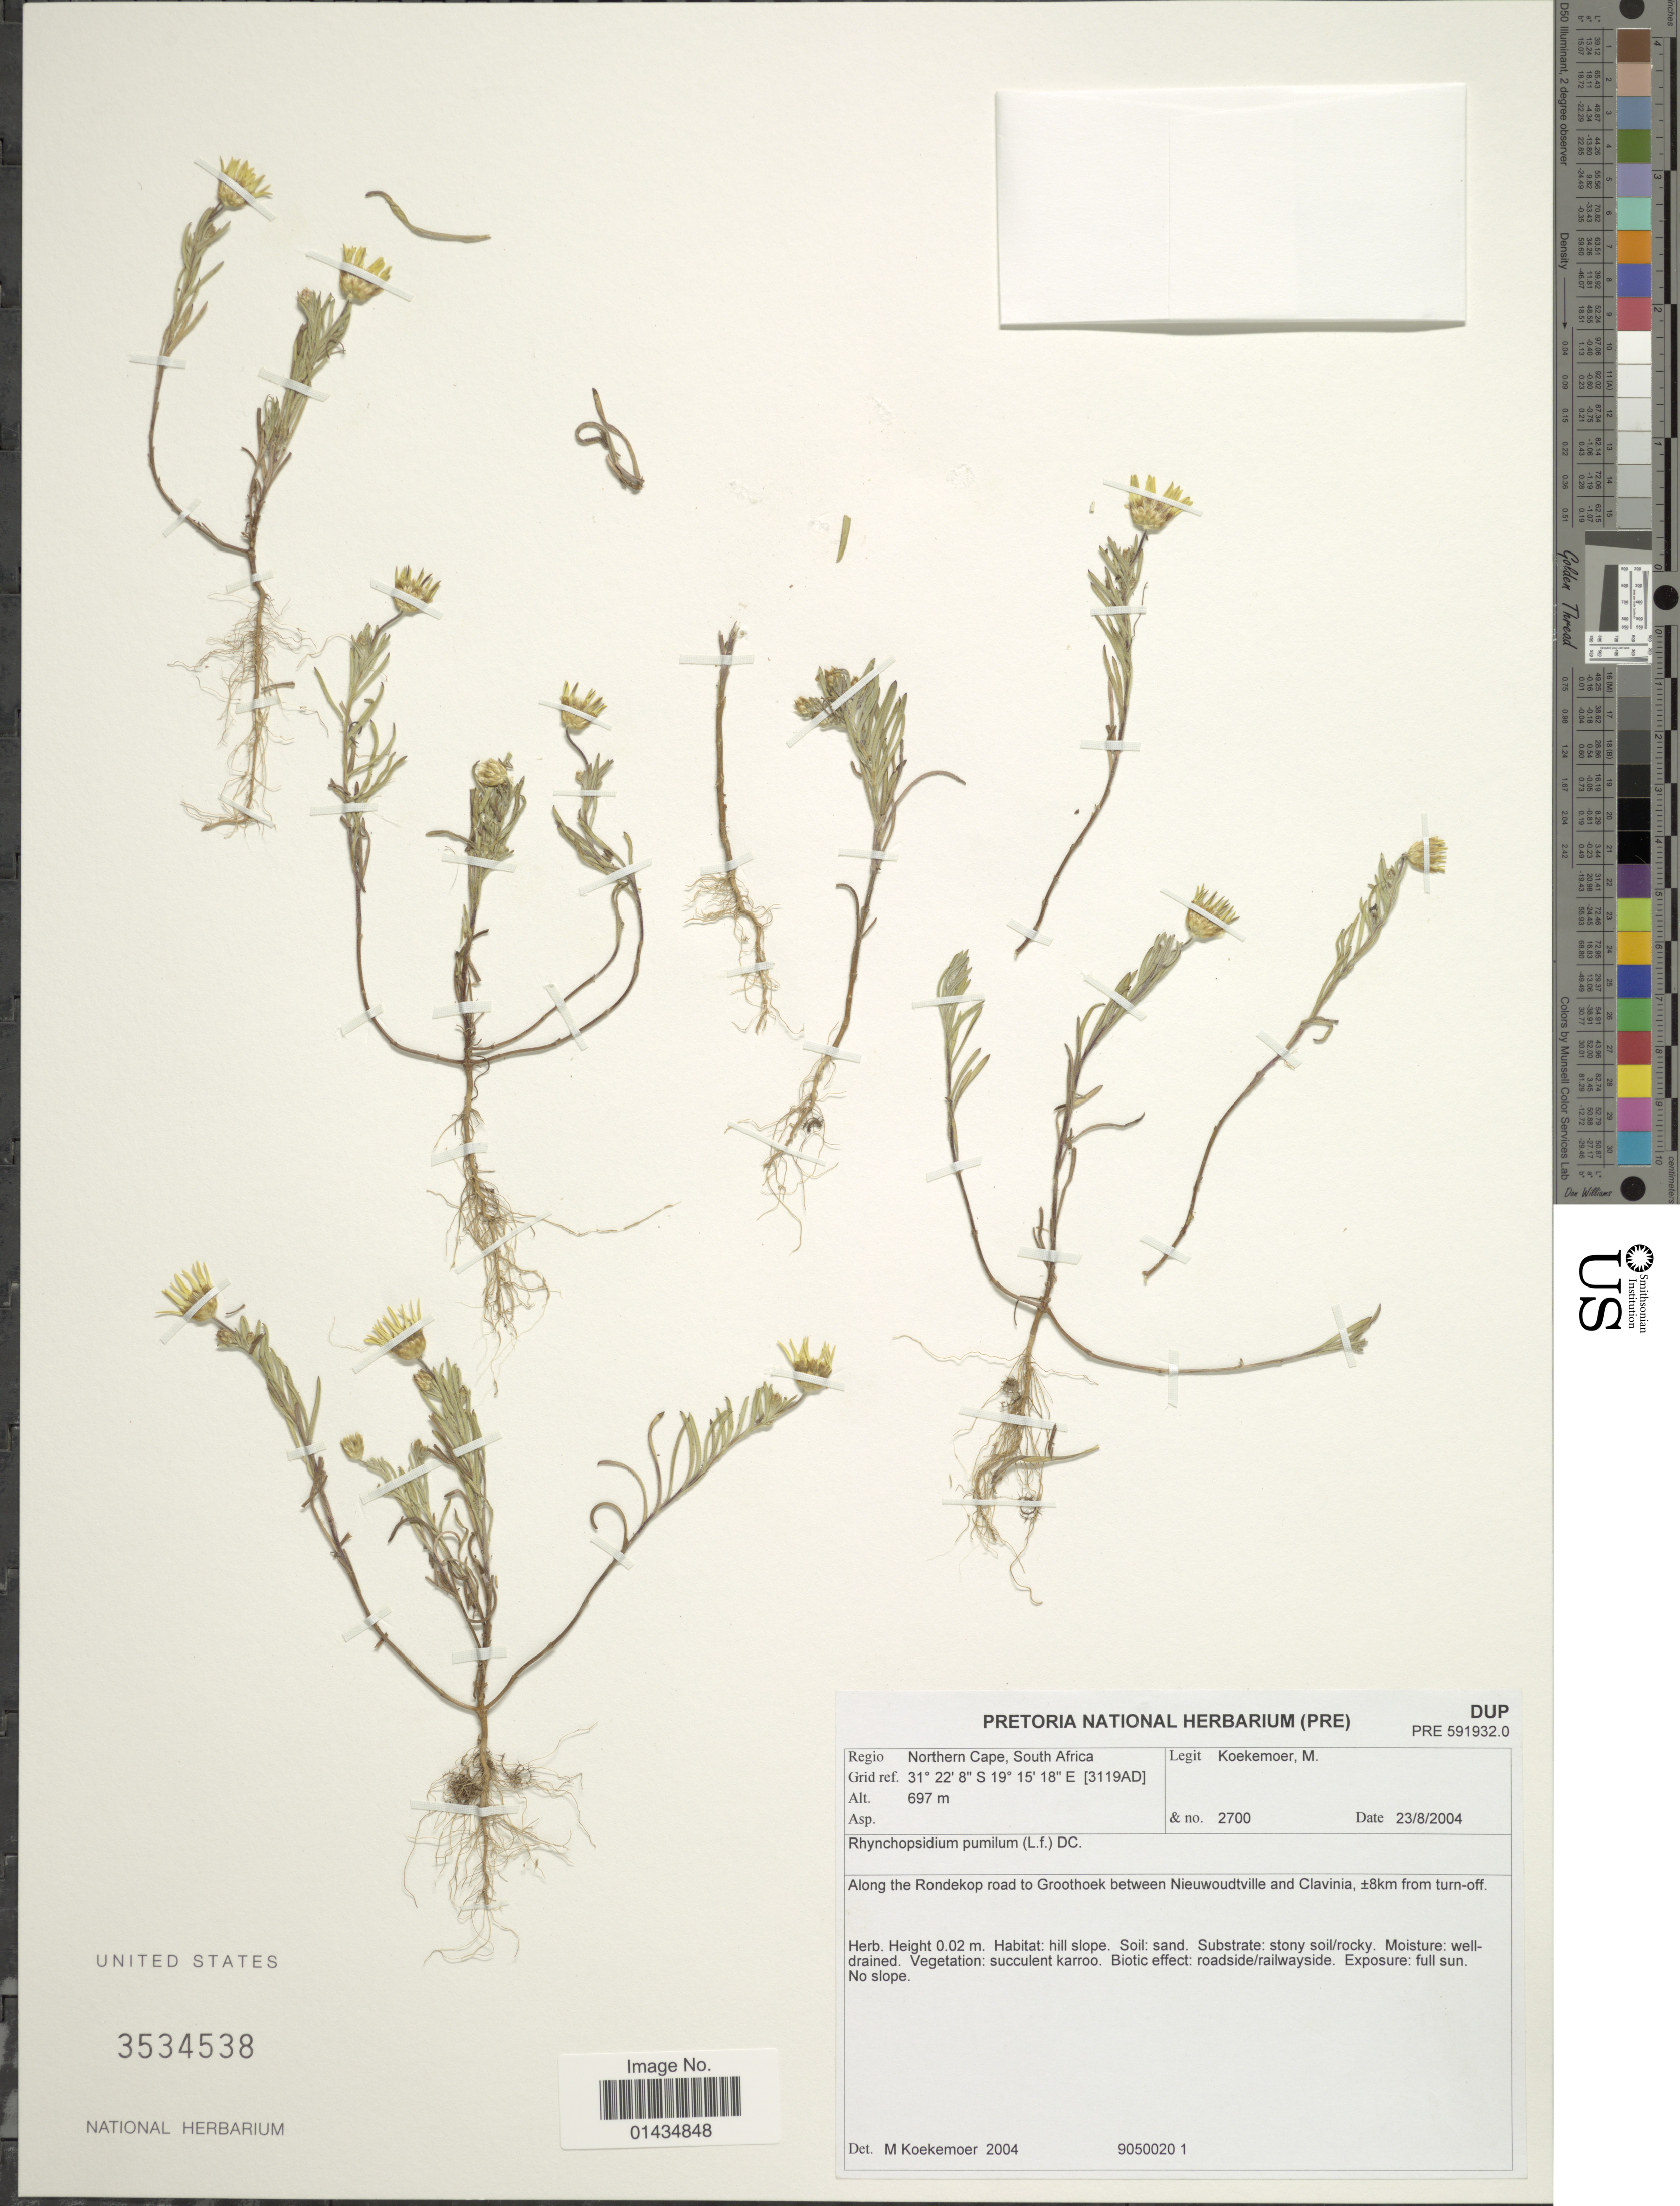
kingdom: Plantae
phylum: Tracheophyta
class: Magnoliopsida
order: Asterales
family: Asteraceae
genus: Rhynchopsidium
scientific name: Rhynchopsidium pumilum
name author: (L. f.) DC.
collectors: M. Koekemoer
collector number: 2700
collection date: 2004-08-23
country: South Africa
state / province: Northern Cape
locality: Along the Rondekop road to Groothoek between Nieuwoudtville and Clavina,±8 km turn-off, hill slope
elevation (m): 697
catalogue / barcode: US 3534538